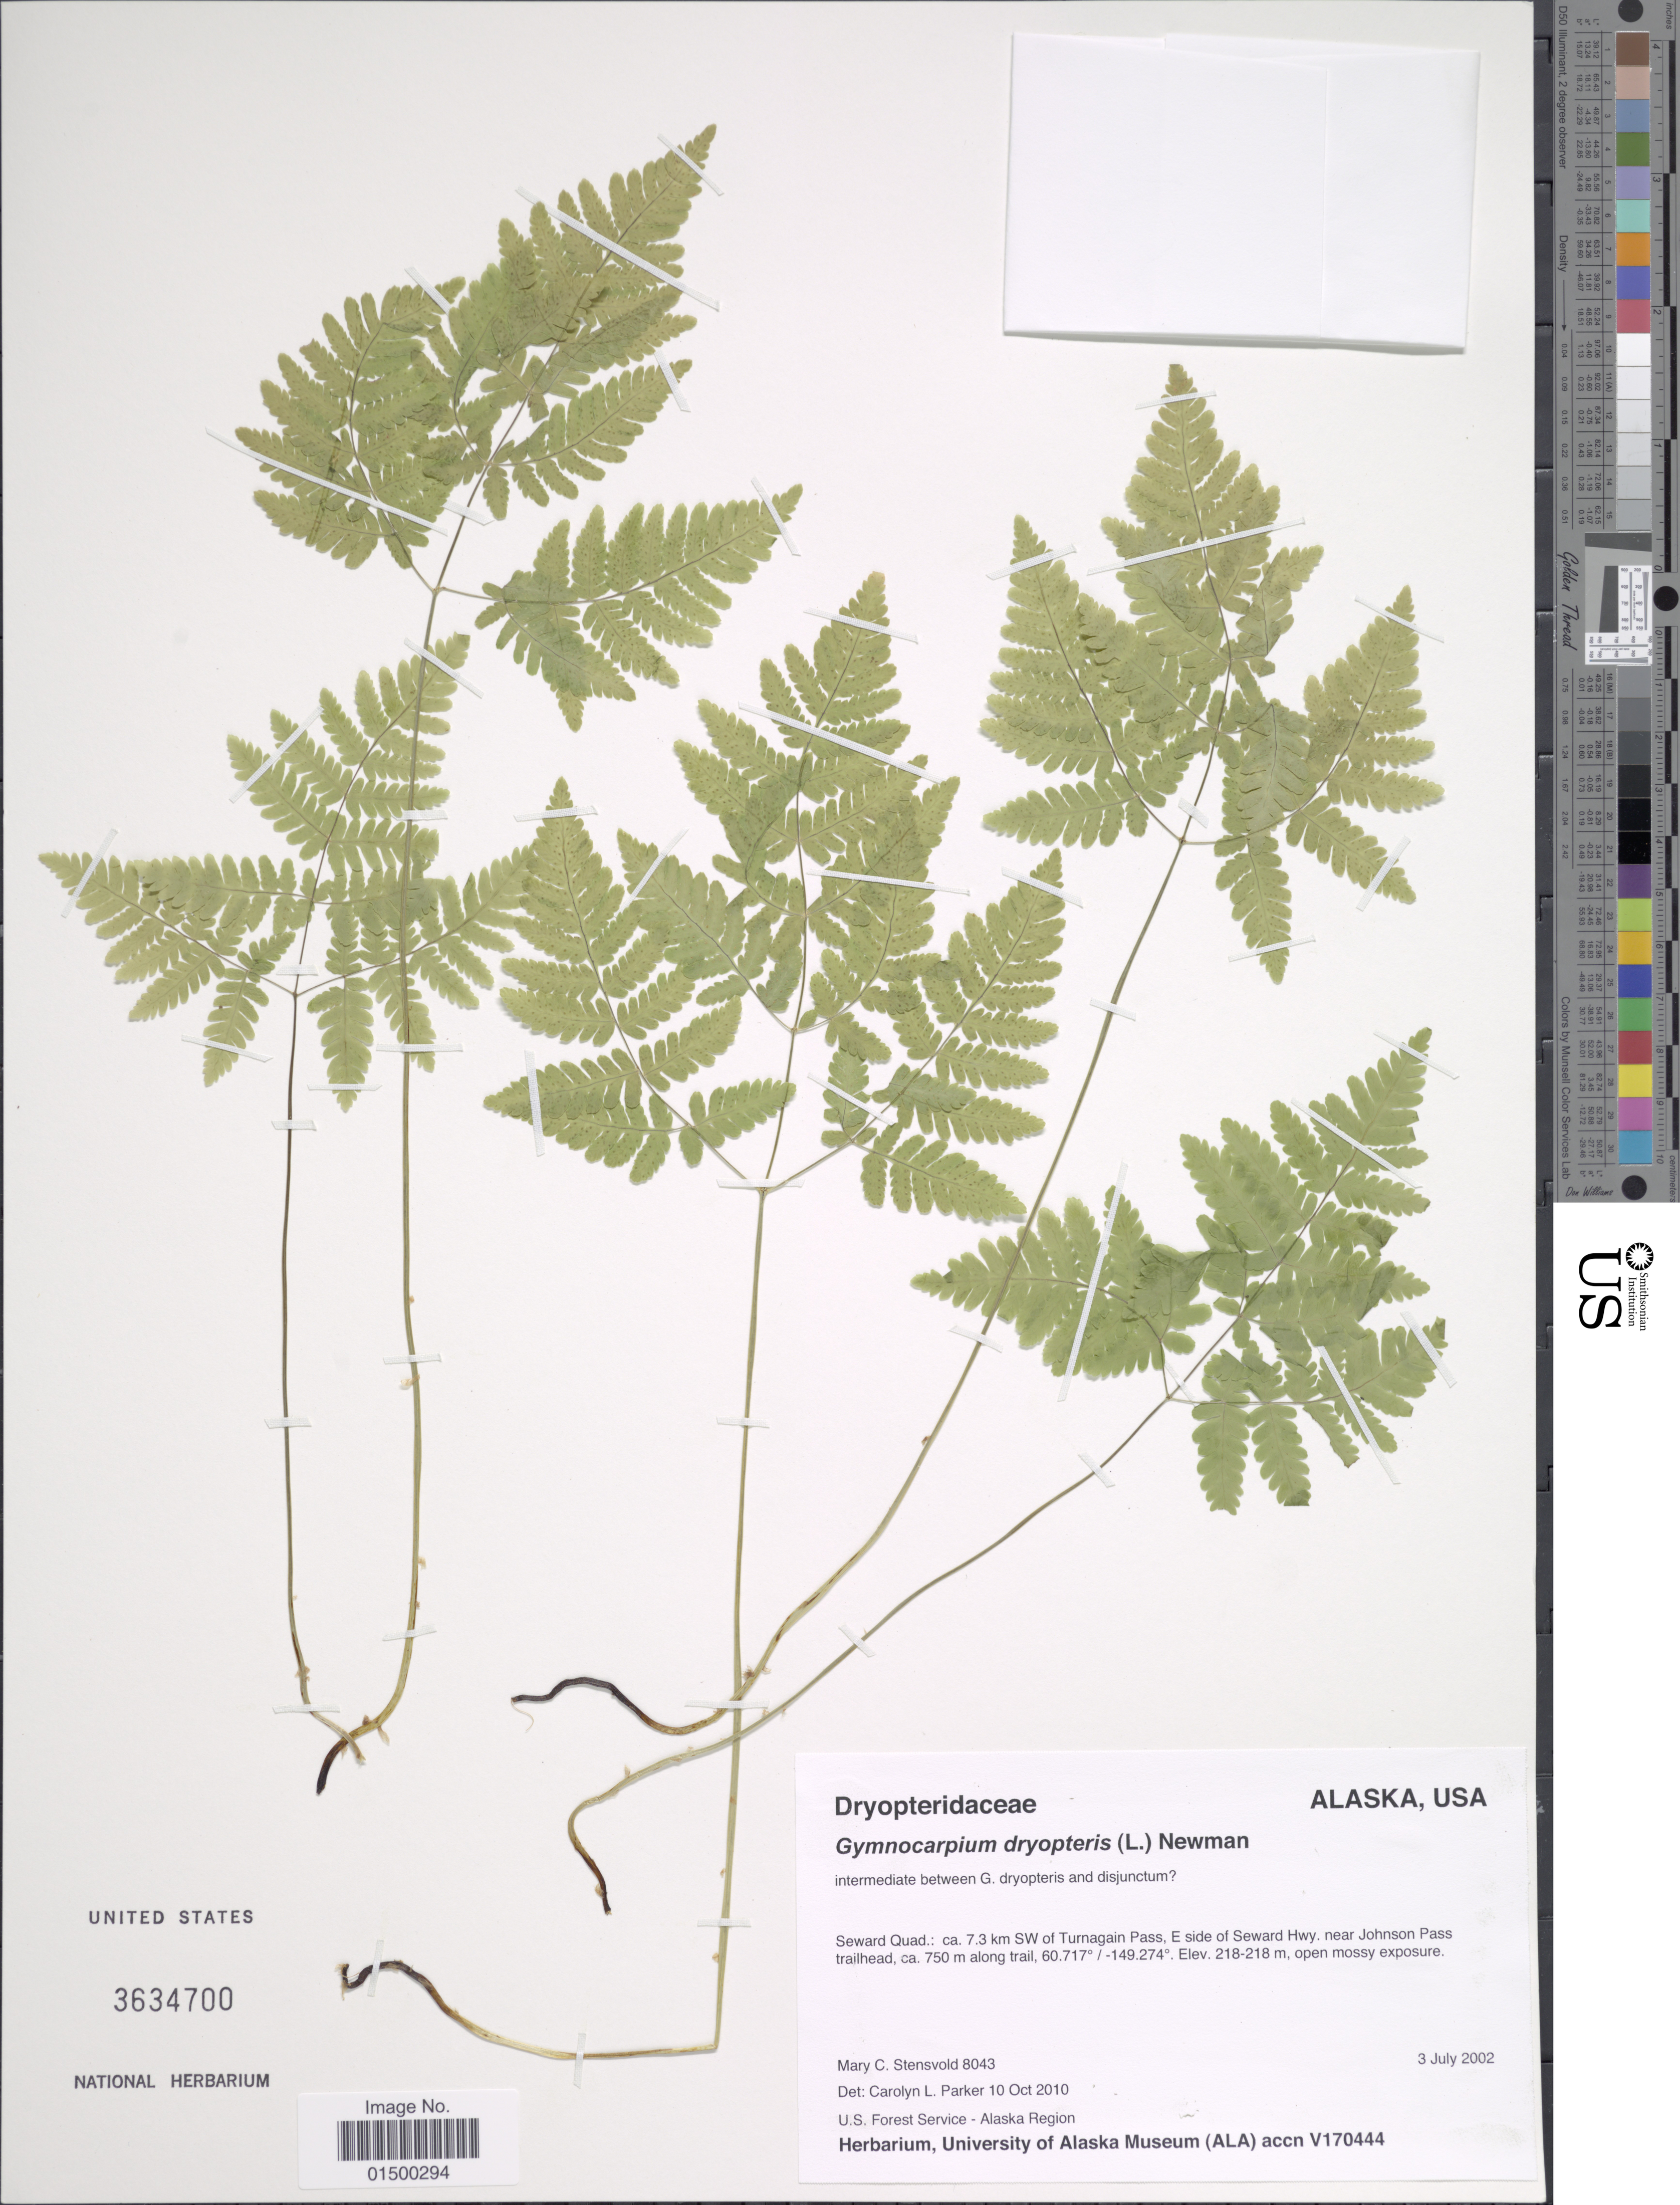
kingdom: Plantae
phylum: Tracheophyta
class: Polypodiopsida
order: Polypodiales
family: Cystopteridaceae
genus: Gymnocarpium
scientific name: Gymnocarpium dryopteris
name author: (L.) Newman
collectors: M. Stensvold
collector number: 8043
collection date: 2002-07-03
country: United States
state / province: Alaska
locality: Alaska, USA. Seward Quad.: ca. 7.3 km SW of Turnagain Pass, E. side of Seward Hwy. near Johnson Pass trailhead, ca 750 m along trail.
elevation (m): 218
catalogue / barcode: US 3634700